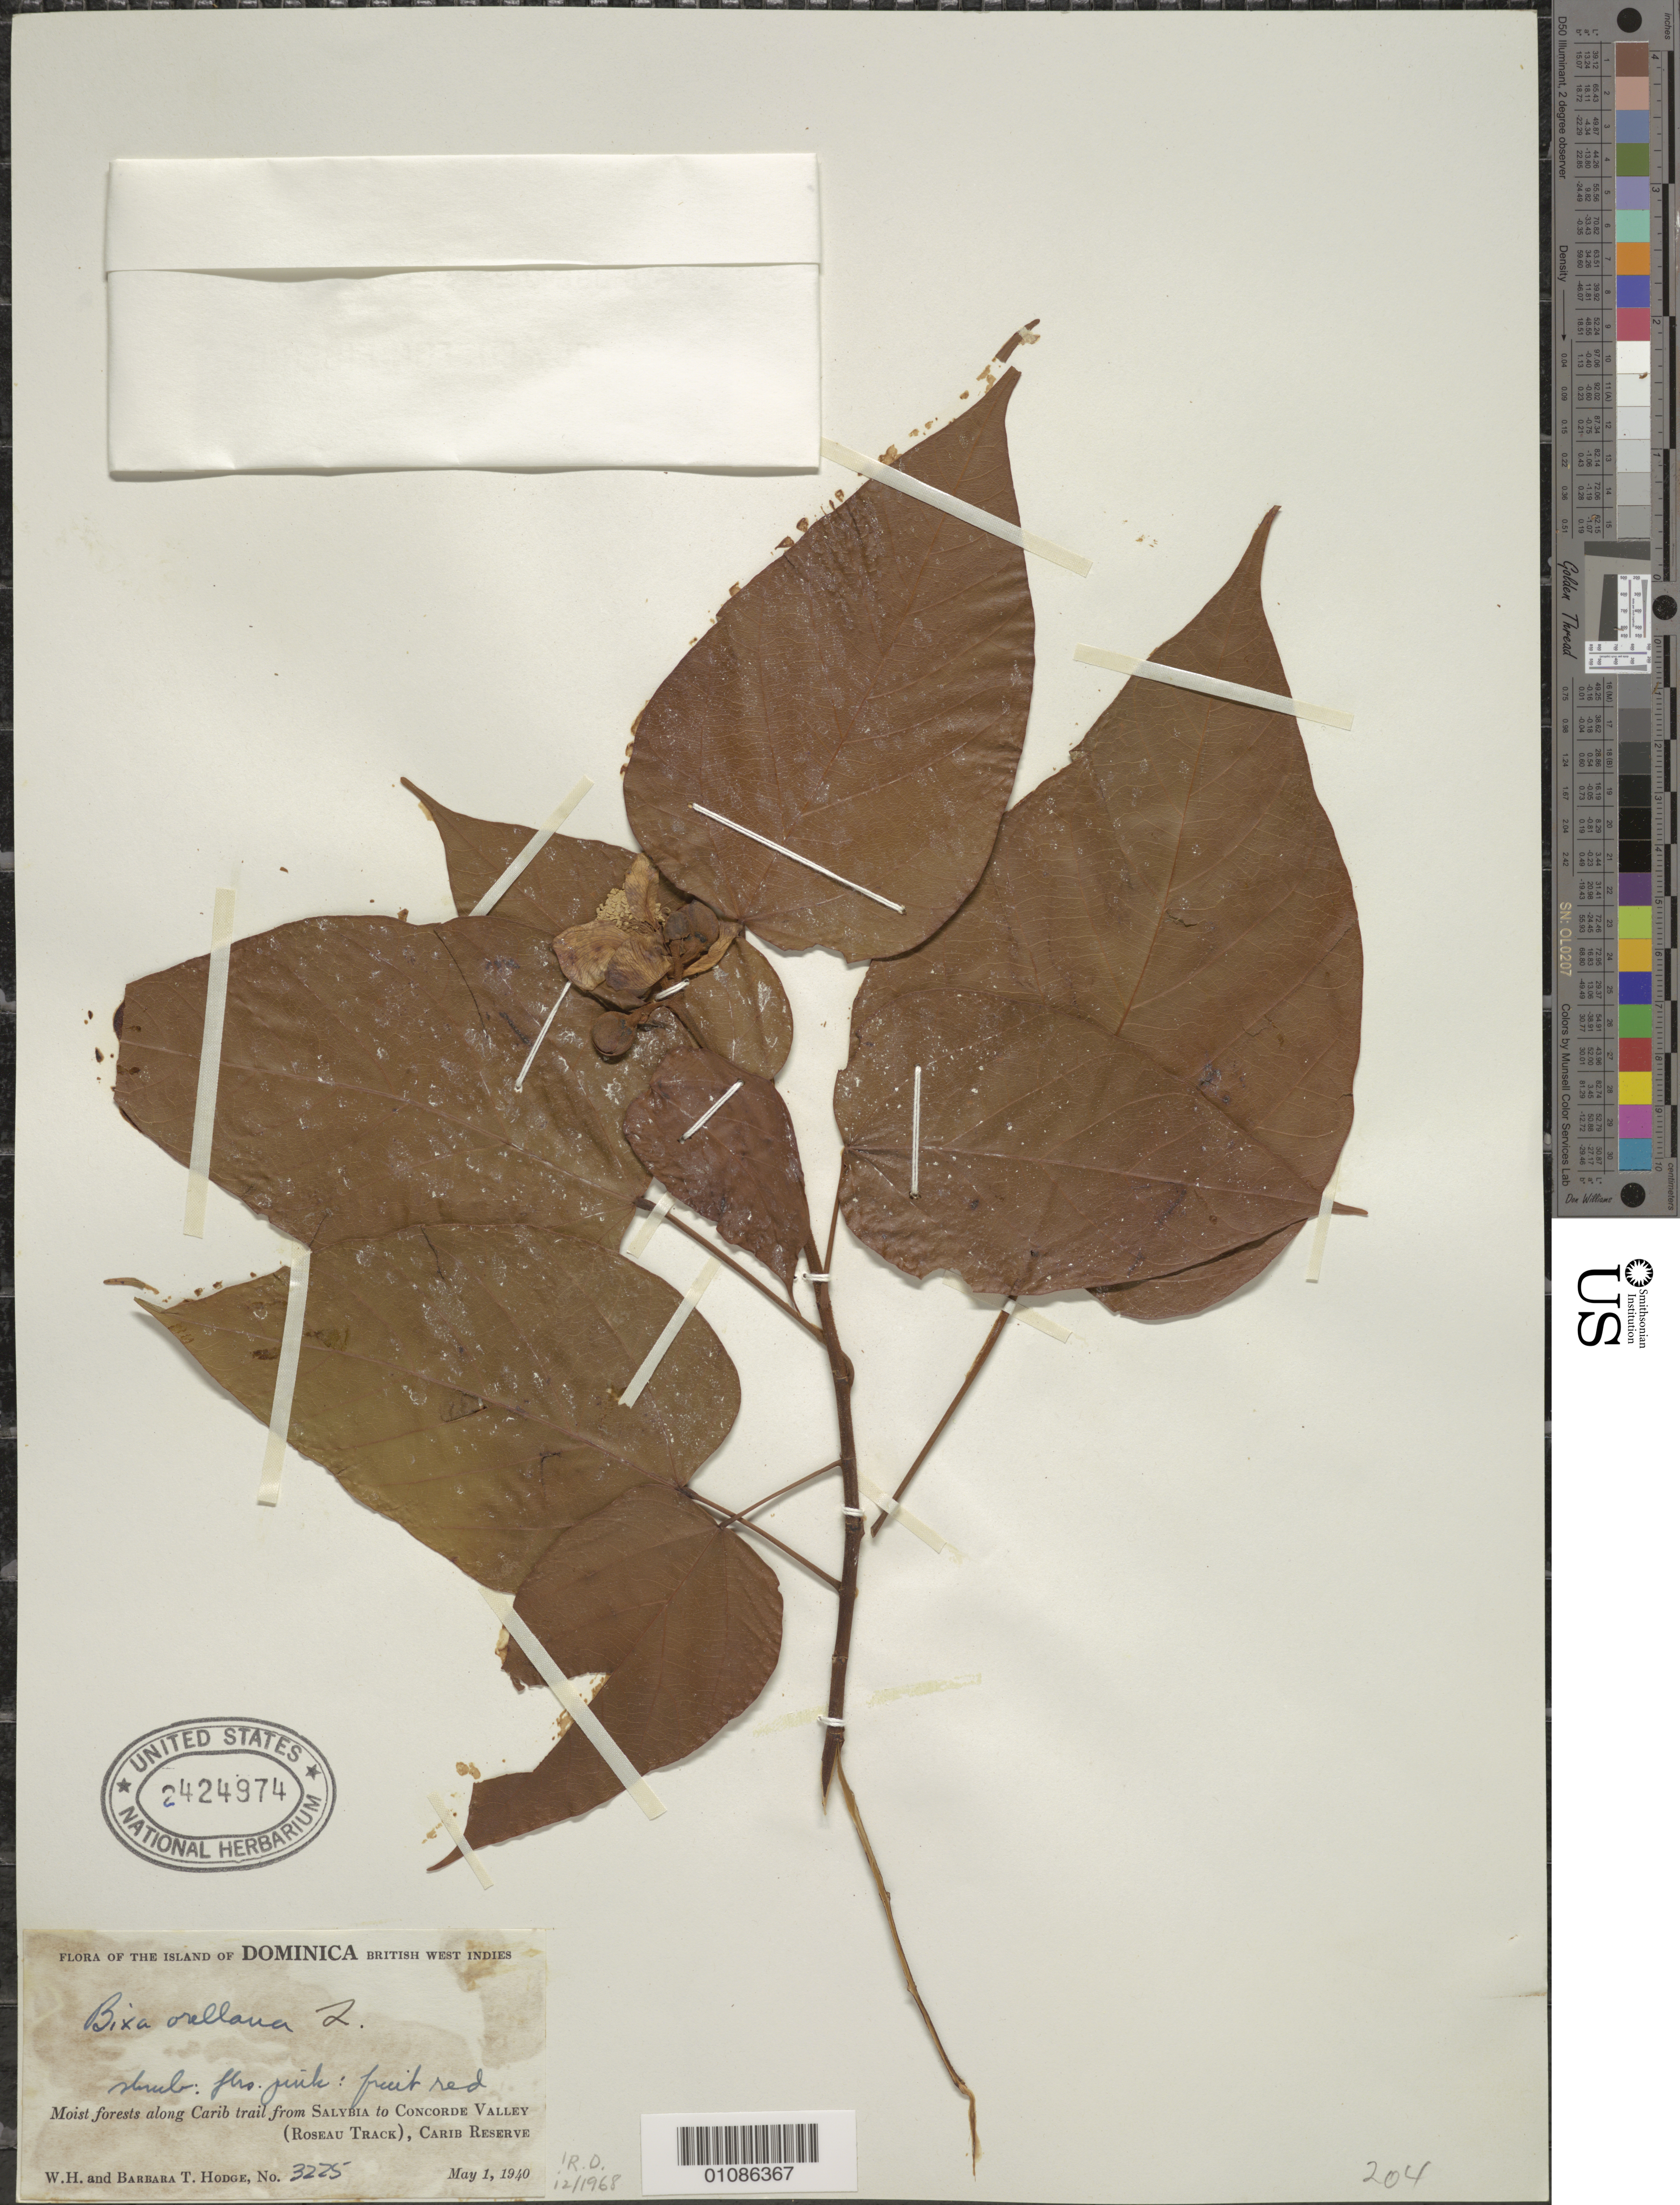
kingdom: Plantae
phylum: Tracheophyta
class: Magnoliopsida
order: Malvales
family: Bixaceae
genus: Bixa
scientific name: Bixa orellana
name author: L.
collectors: B. Hodge & W. Hodge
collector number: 3225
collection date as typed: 01 May 1940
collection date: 1940-05-01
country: Dominica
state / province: St. George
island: Dominica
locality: Moist forest along Carib trail from Salybia to Concorde Valley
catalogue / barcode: US 2424974